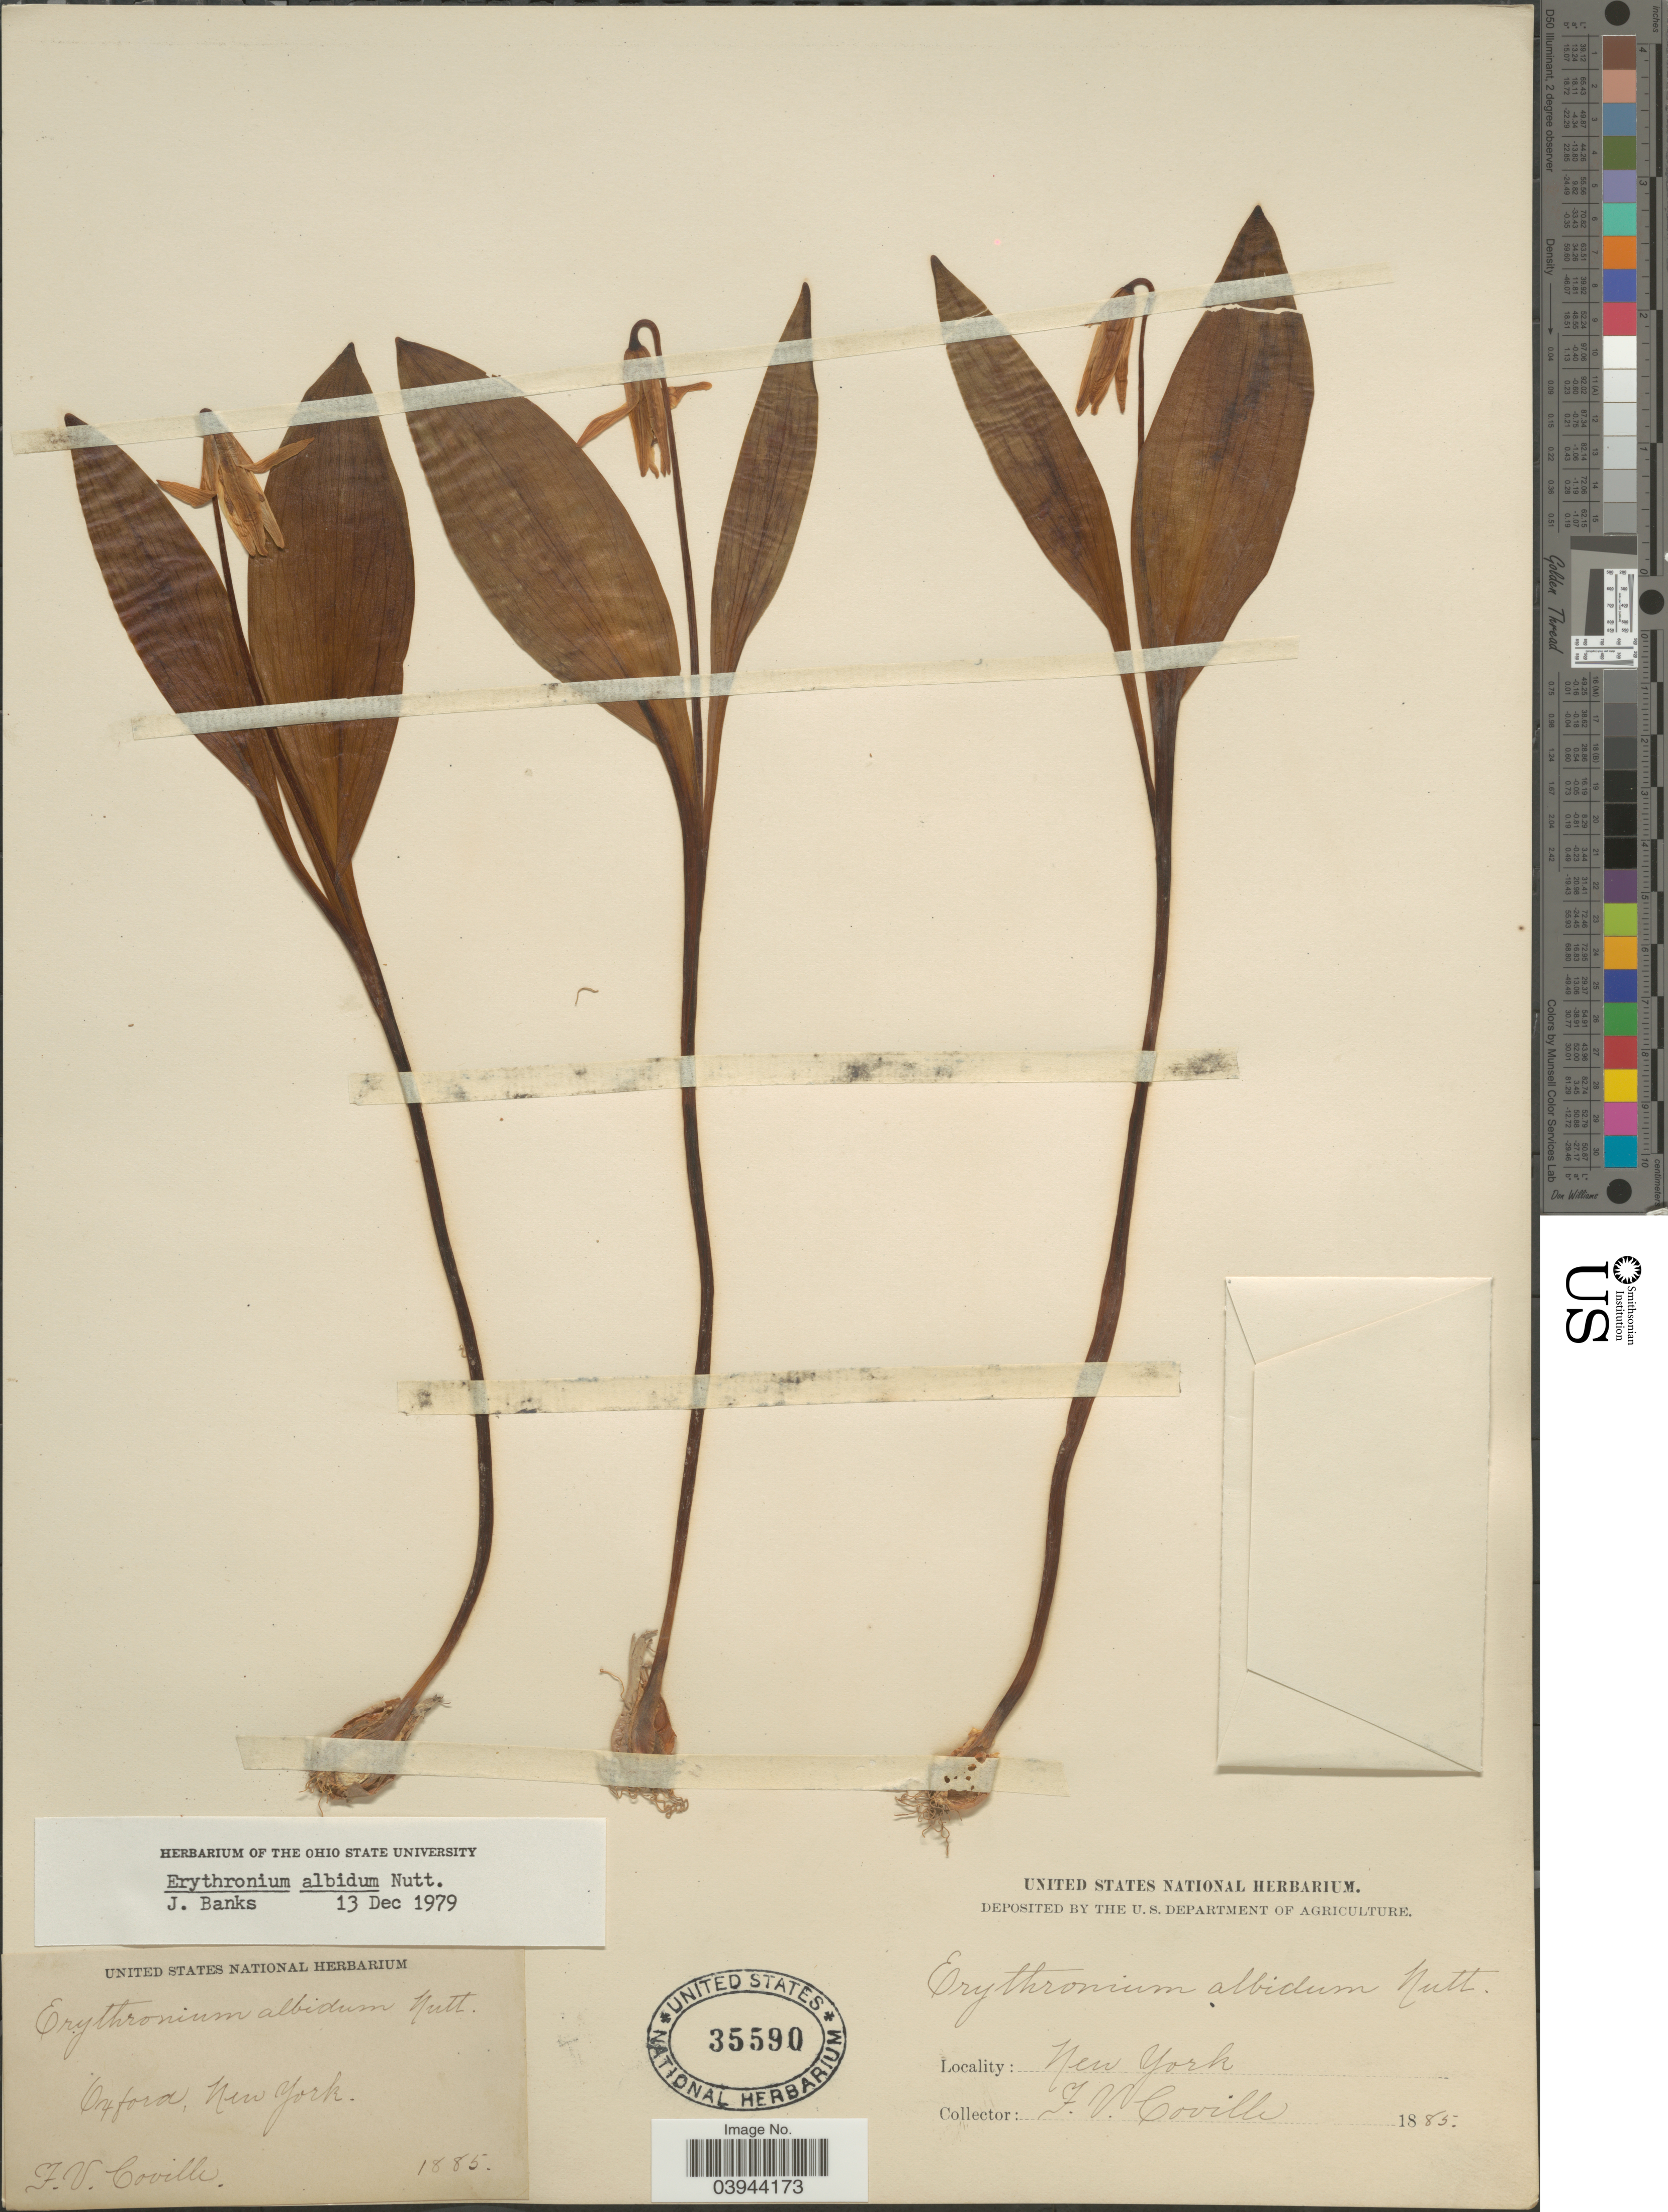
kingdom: Plantae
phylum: Tracheophyta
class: Liliopsida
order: Liliales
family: Liliaceae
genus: Erythronium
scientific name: Erythronium albidum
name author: Nutt.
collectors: F. V. Coville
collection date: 1885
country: United States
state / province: New York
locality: Oxford.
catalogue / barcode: US 35590